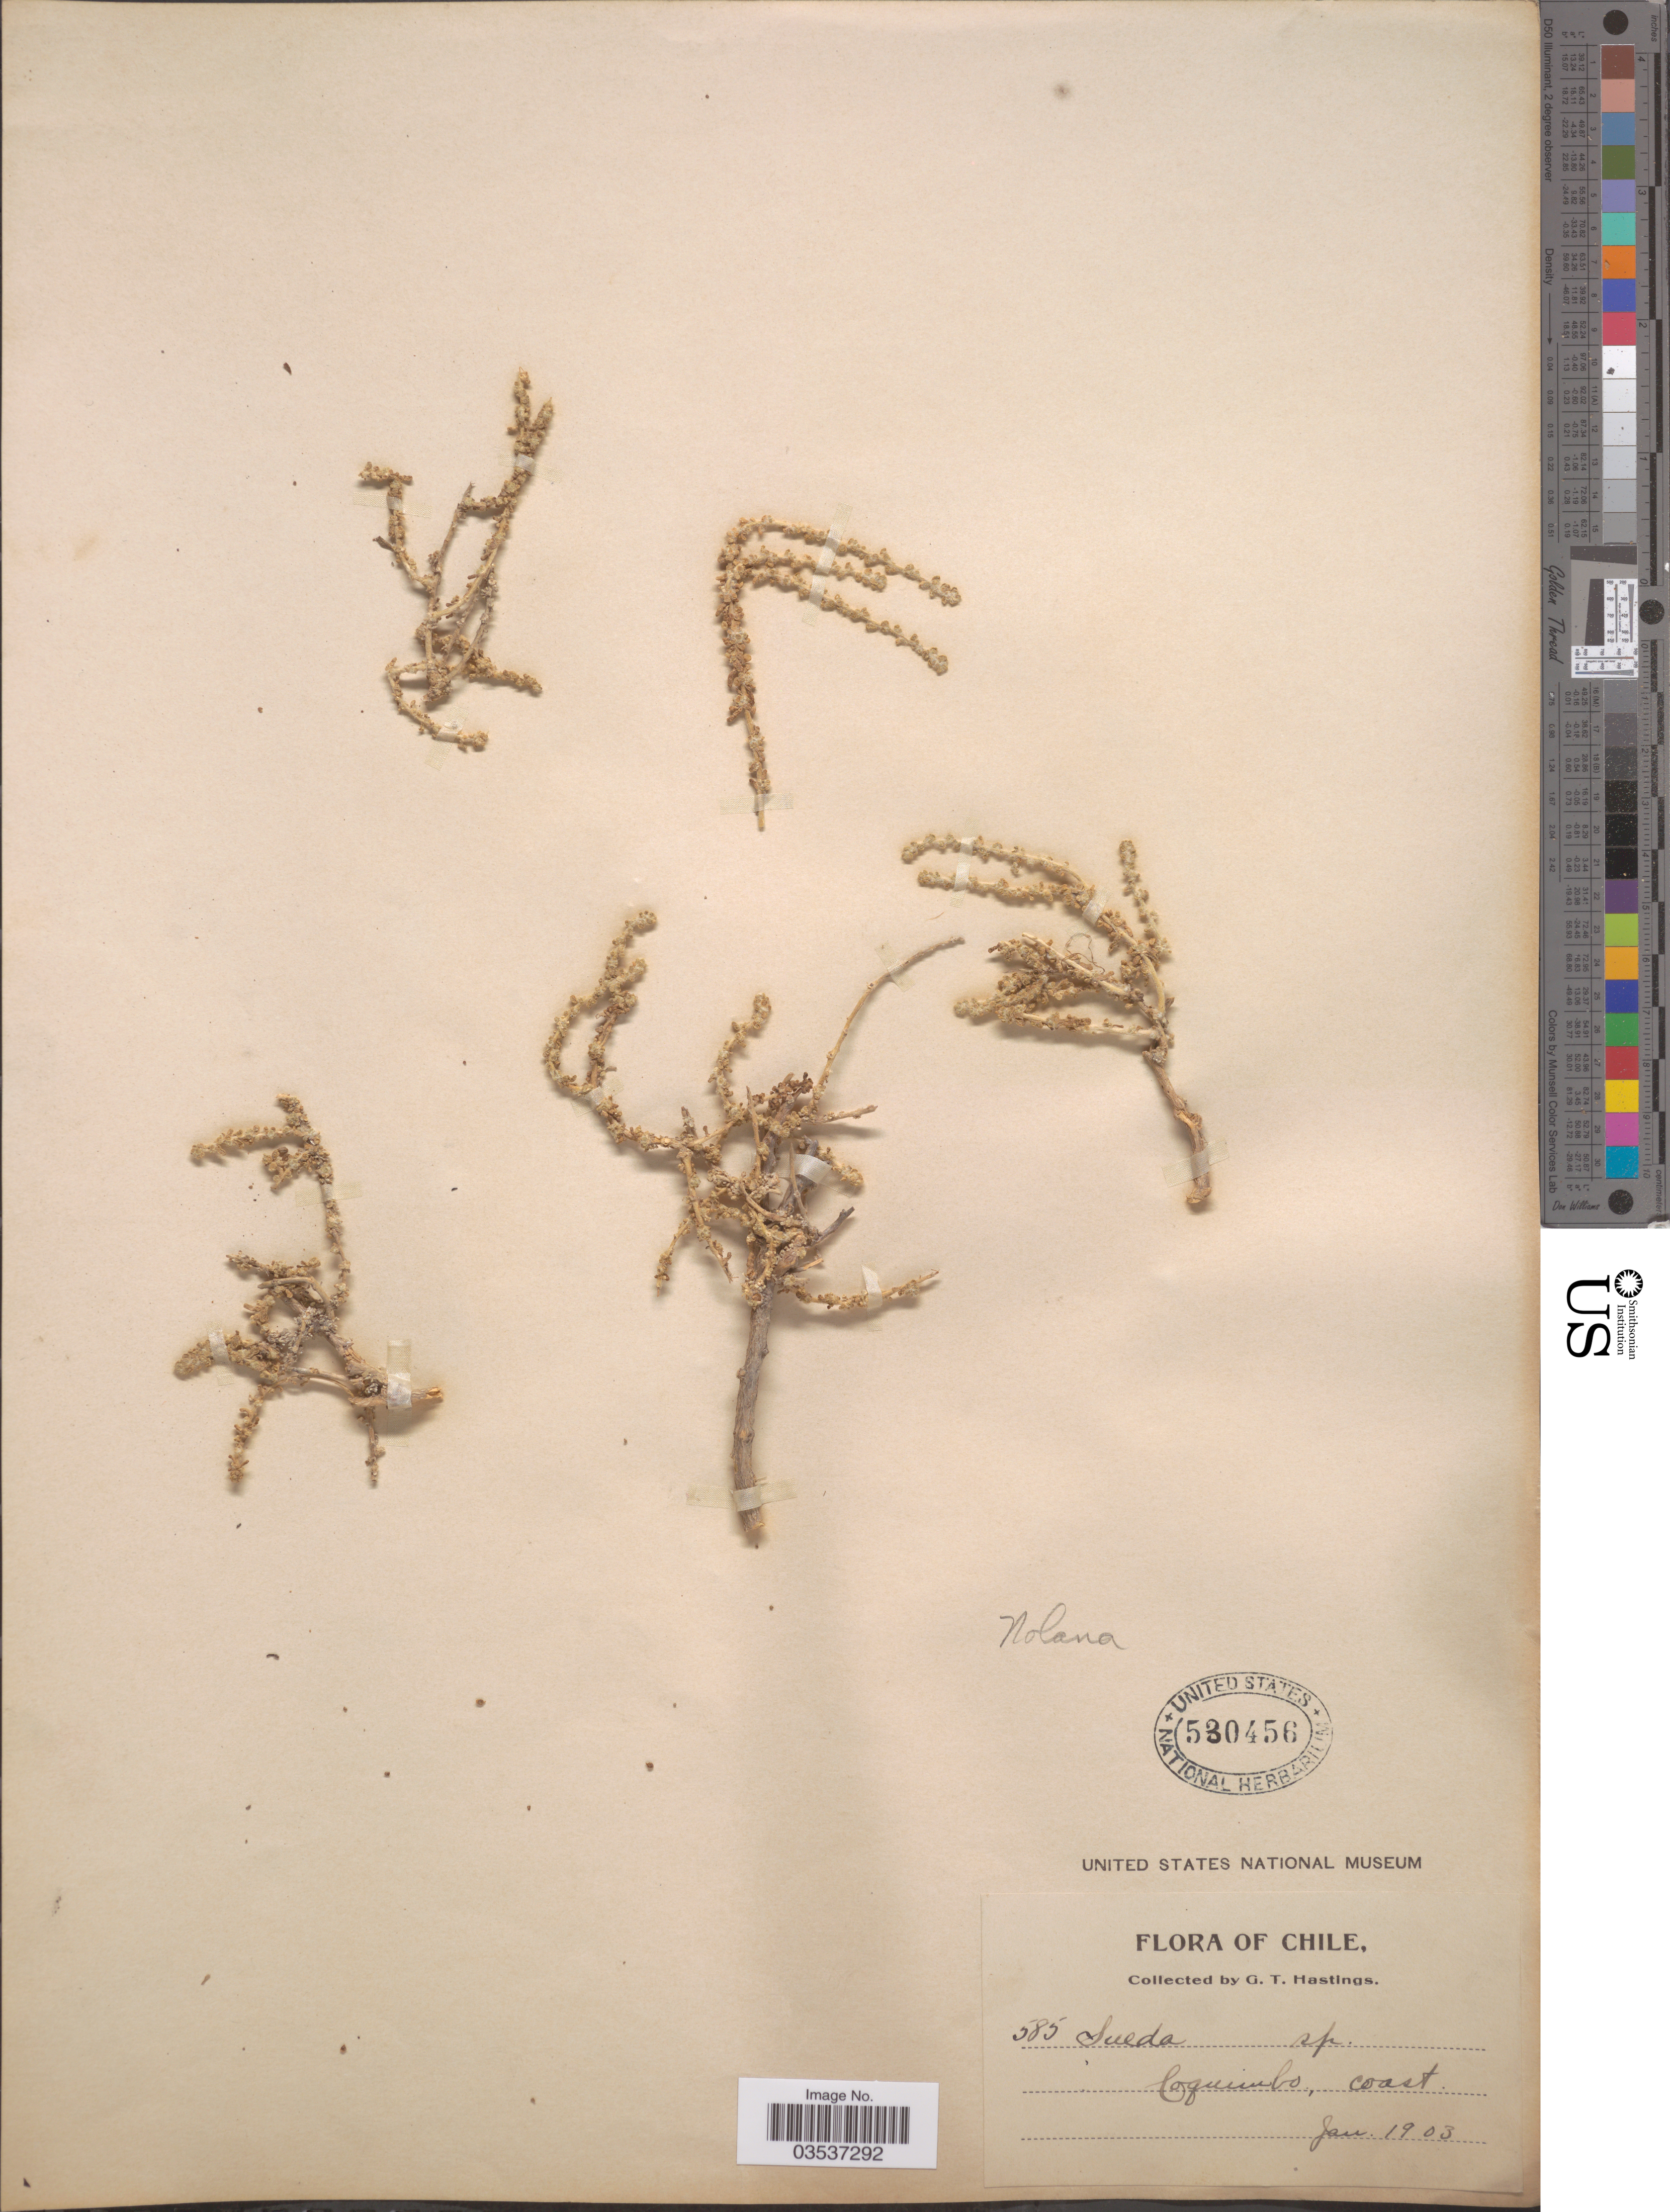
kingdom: Plantae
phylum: Tracheophyta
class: Magnoliopsida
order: Caryophyllales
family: Amaranthaceae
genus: Suaeda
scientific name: Suaeda sp.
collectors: G. Hastings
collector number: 585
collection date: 1903-01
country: Chile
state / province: Coquimbo (IV)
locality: Coquimbo, coast.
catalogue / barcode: US 530456